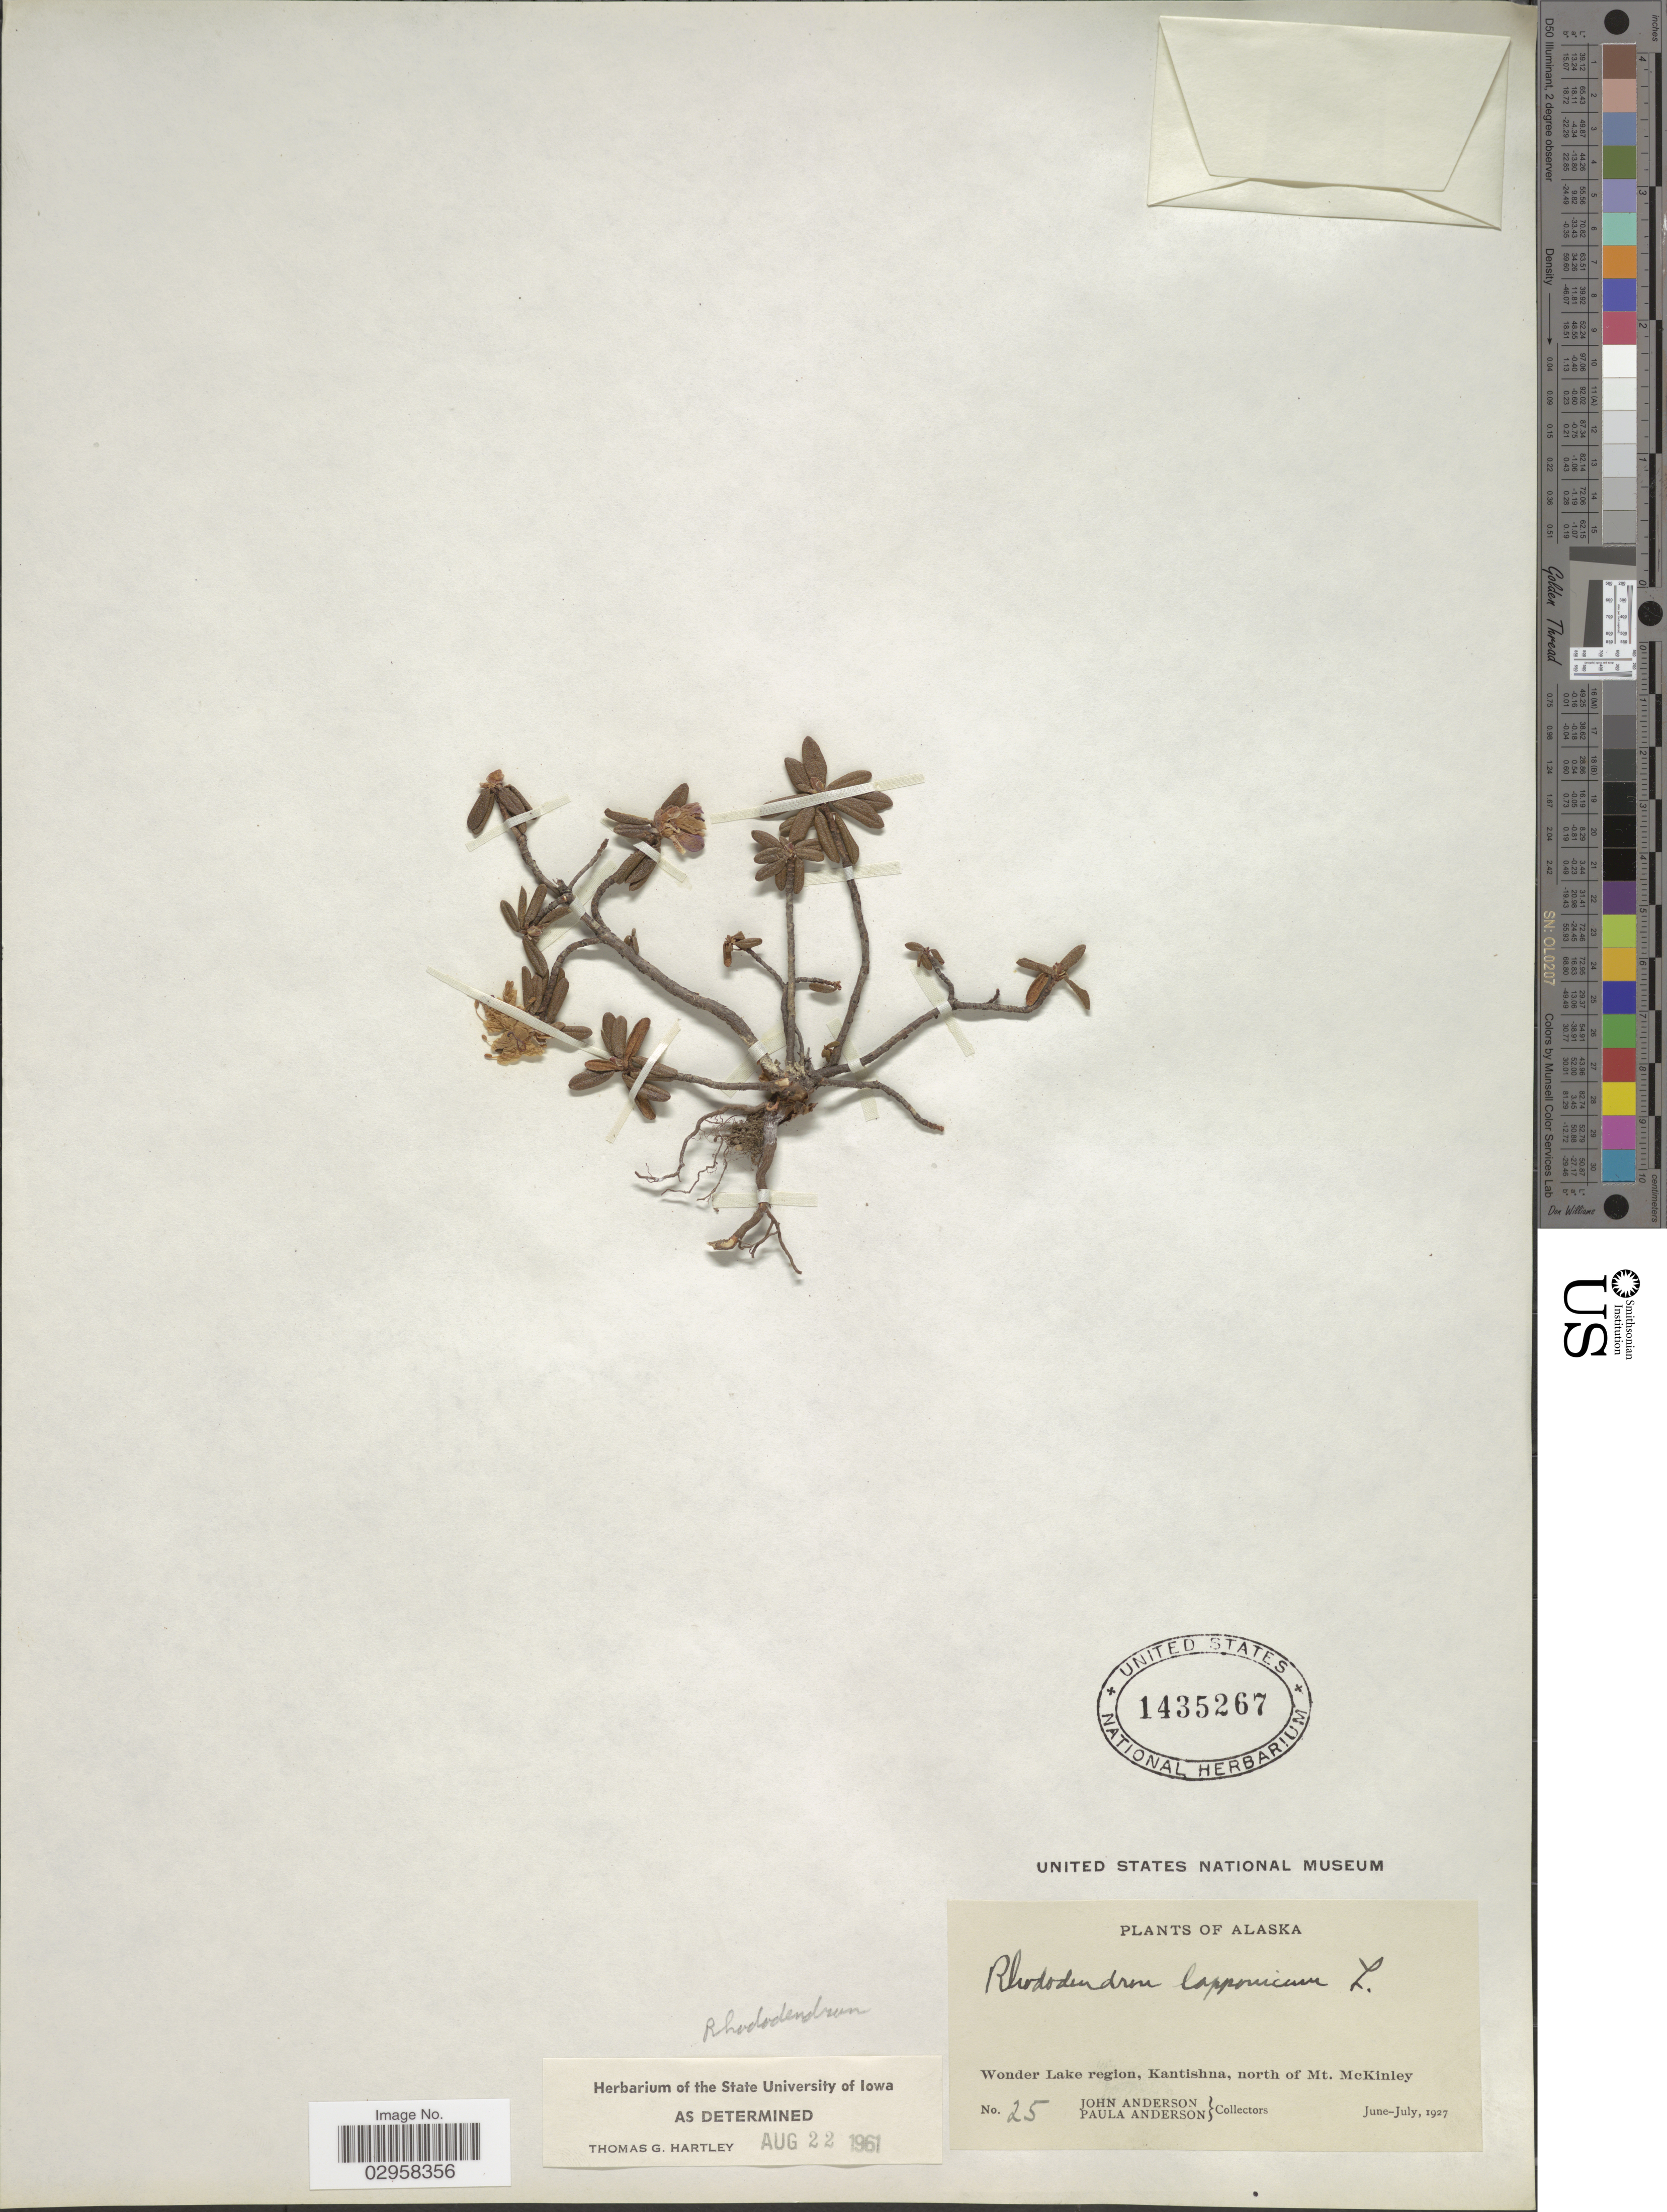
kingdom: Plantae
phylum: Tracheophyta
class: Magnoliopsida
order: Ericales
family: Ericaceae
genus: Rhododendron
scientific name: Rhododendron lapponicum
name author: (L.) Wahlenb.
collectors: J. Anderson & P. Anderson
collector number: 25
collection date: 1927-06/1927-07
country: United States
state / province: Alaska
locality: Wonder Lake region, Kantishna, north of Mt. McKinley.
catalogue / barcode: US 1435267